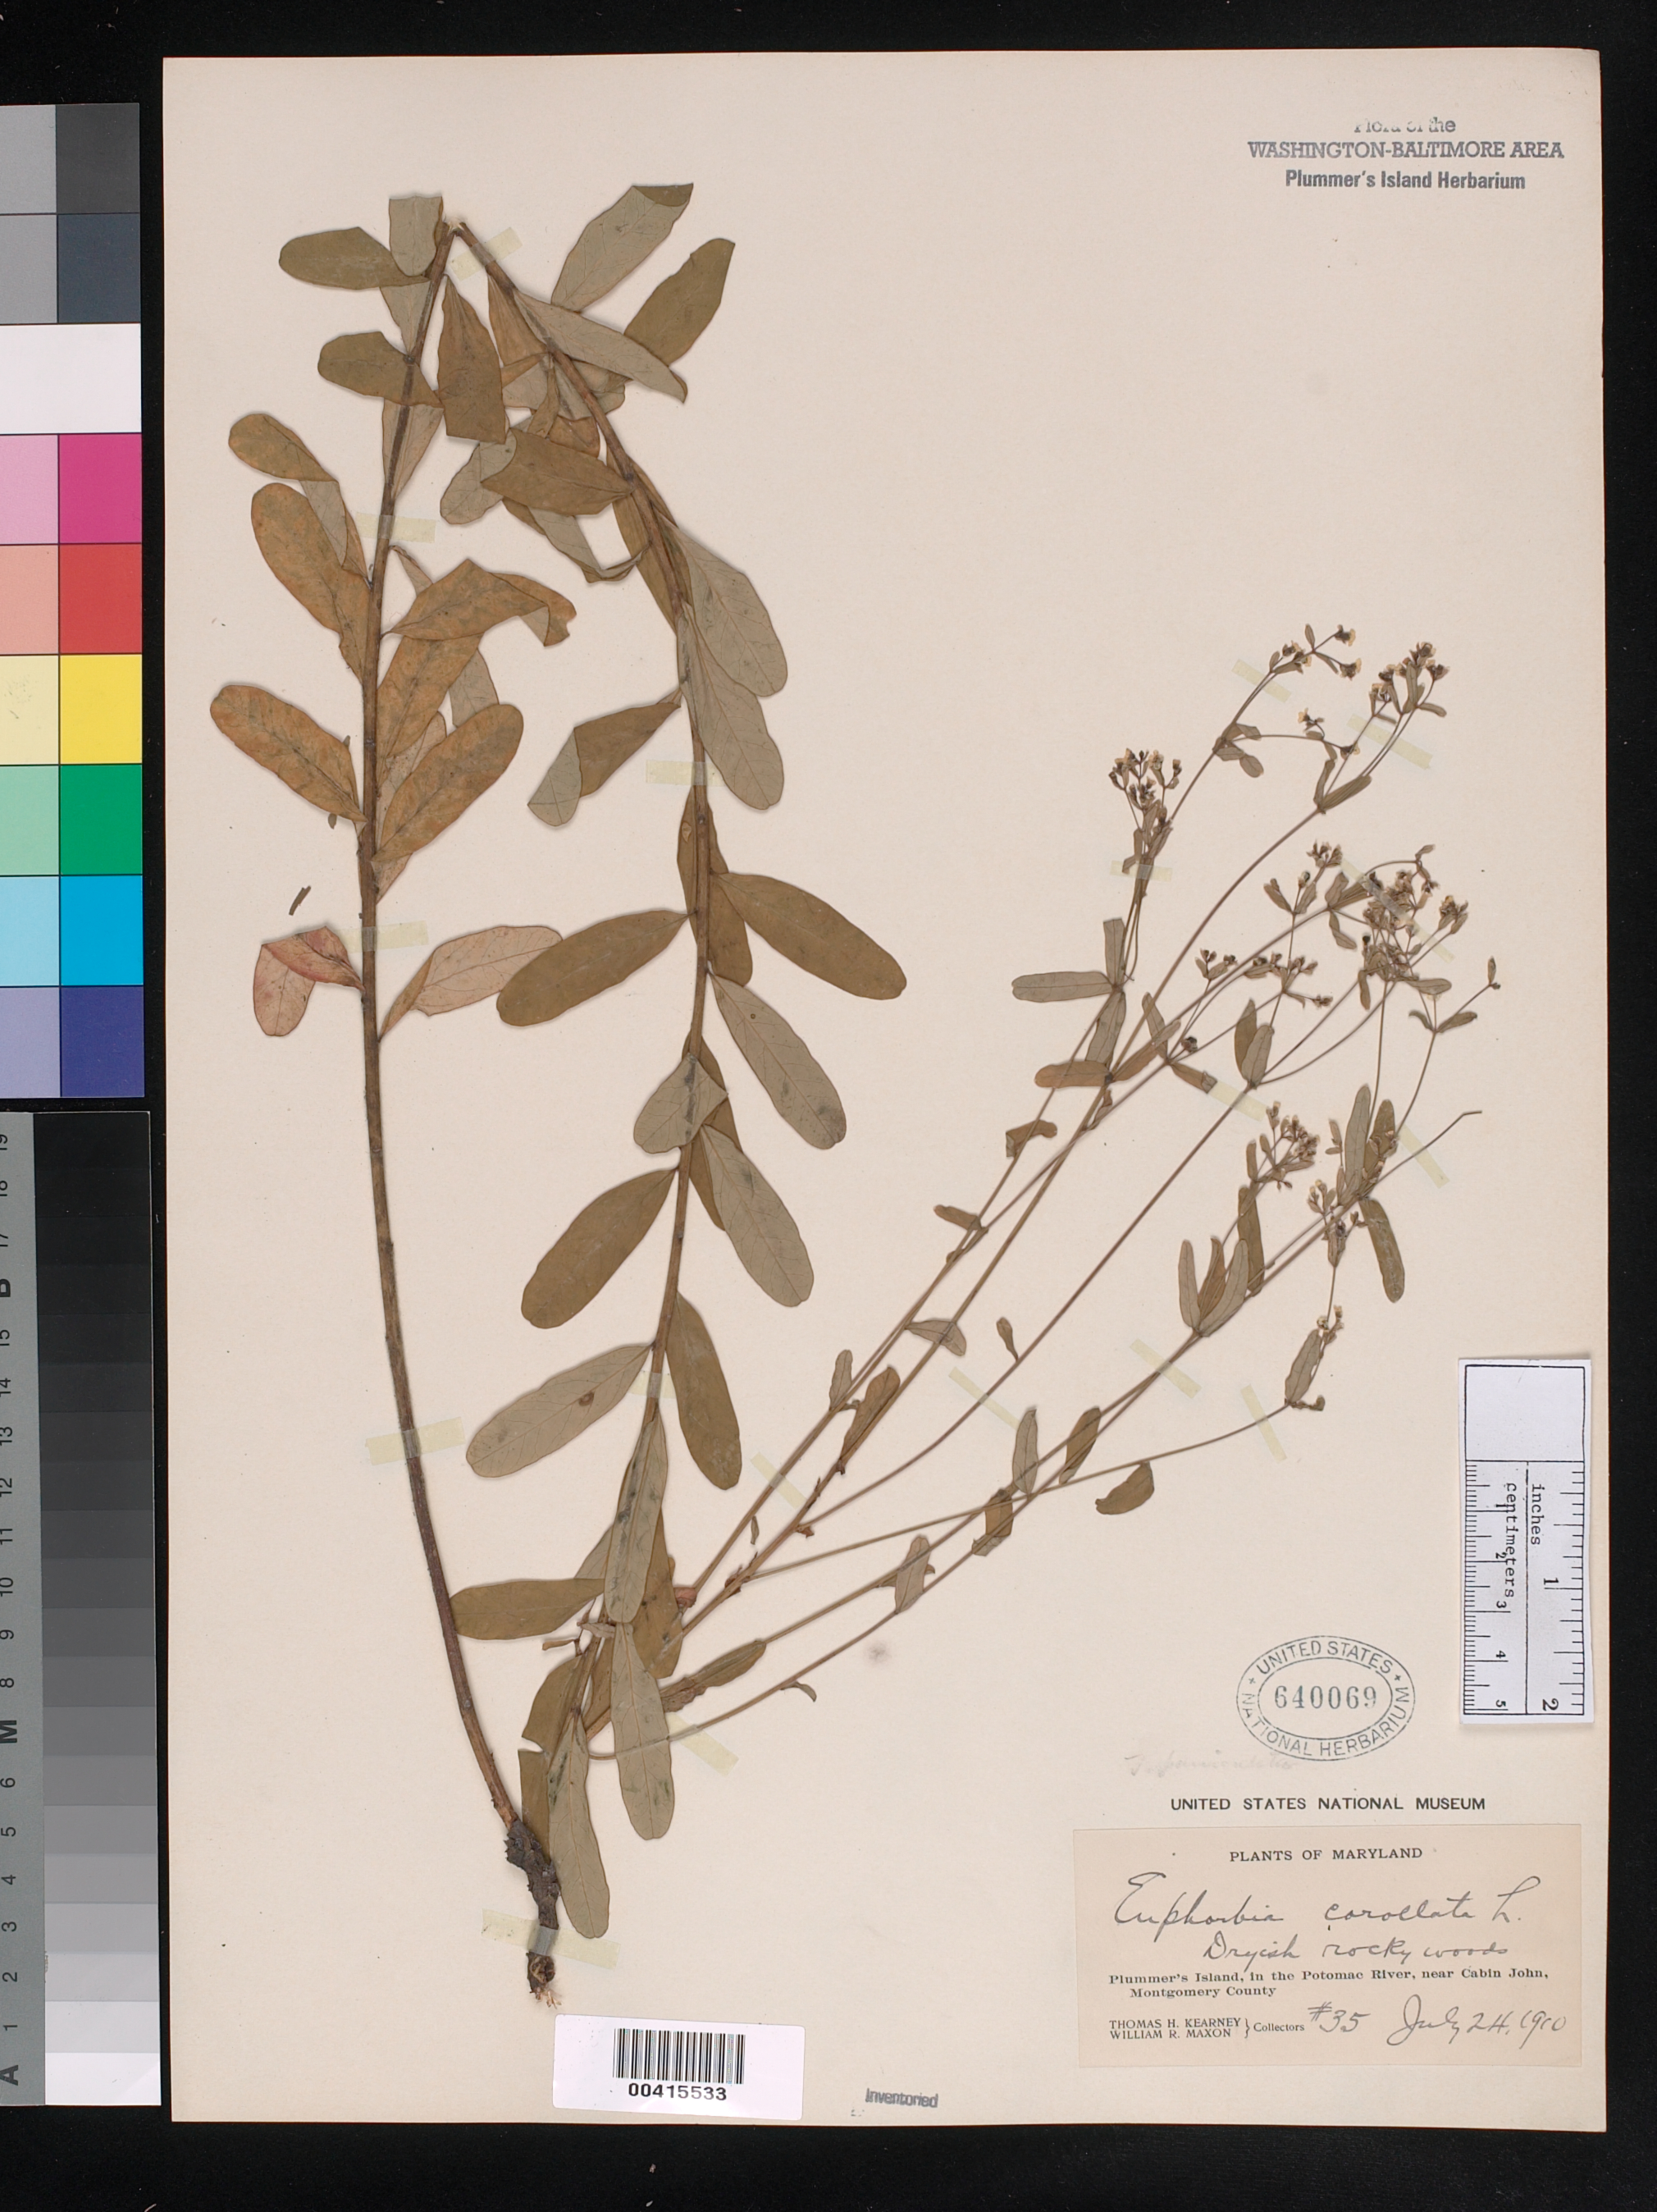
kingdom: Plantae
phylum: Tracheophyta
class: Magnoliopsida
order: Malpighiales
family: Euphorbiaceae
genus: Euphorbia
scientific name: Euphorbia corollata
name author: L.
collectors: T. H. Kearney & W. R. Maxon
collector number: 35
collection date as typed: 24 Jul 1910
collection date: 1910-07-24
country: United States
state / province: Maryland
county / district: Montgomery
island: Plummers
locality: Plummer's Island C. & O. Canal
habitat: Dryish rocky woods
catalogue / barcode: US 640069